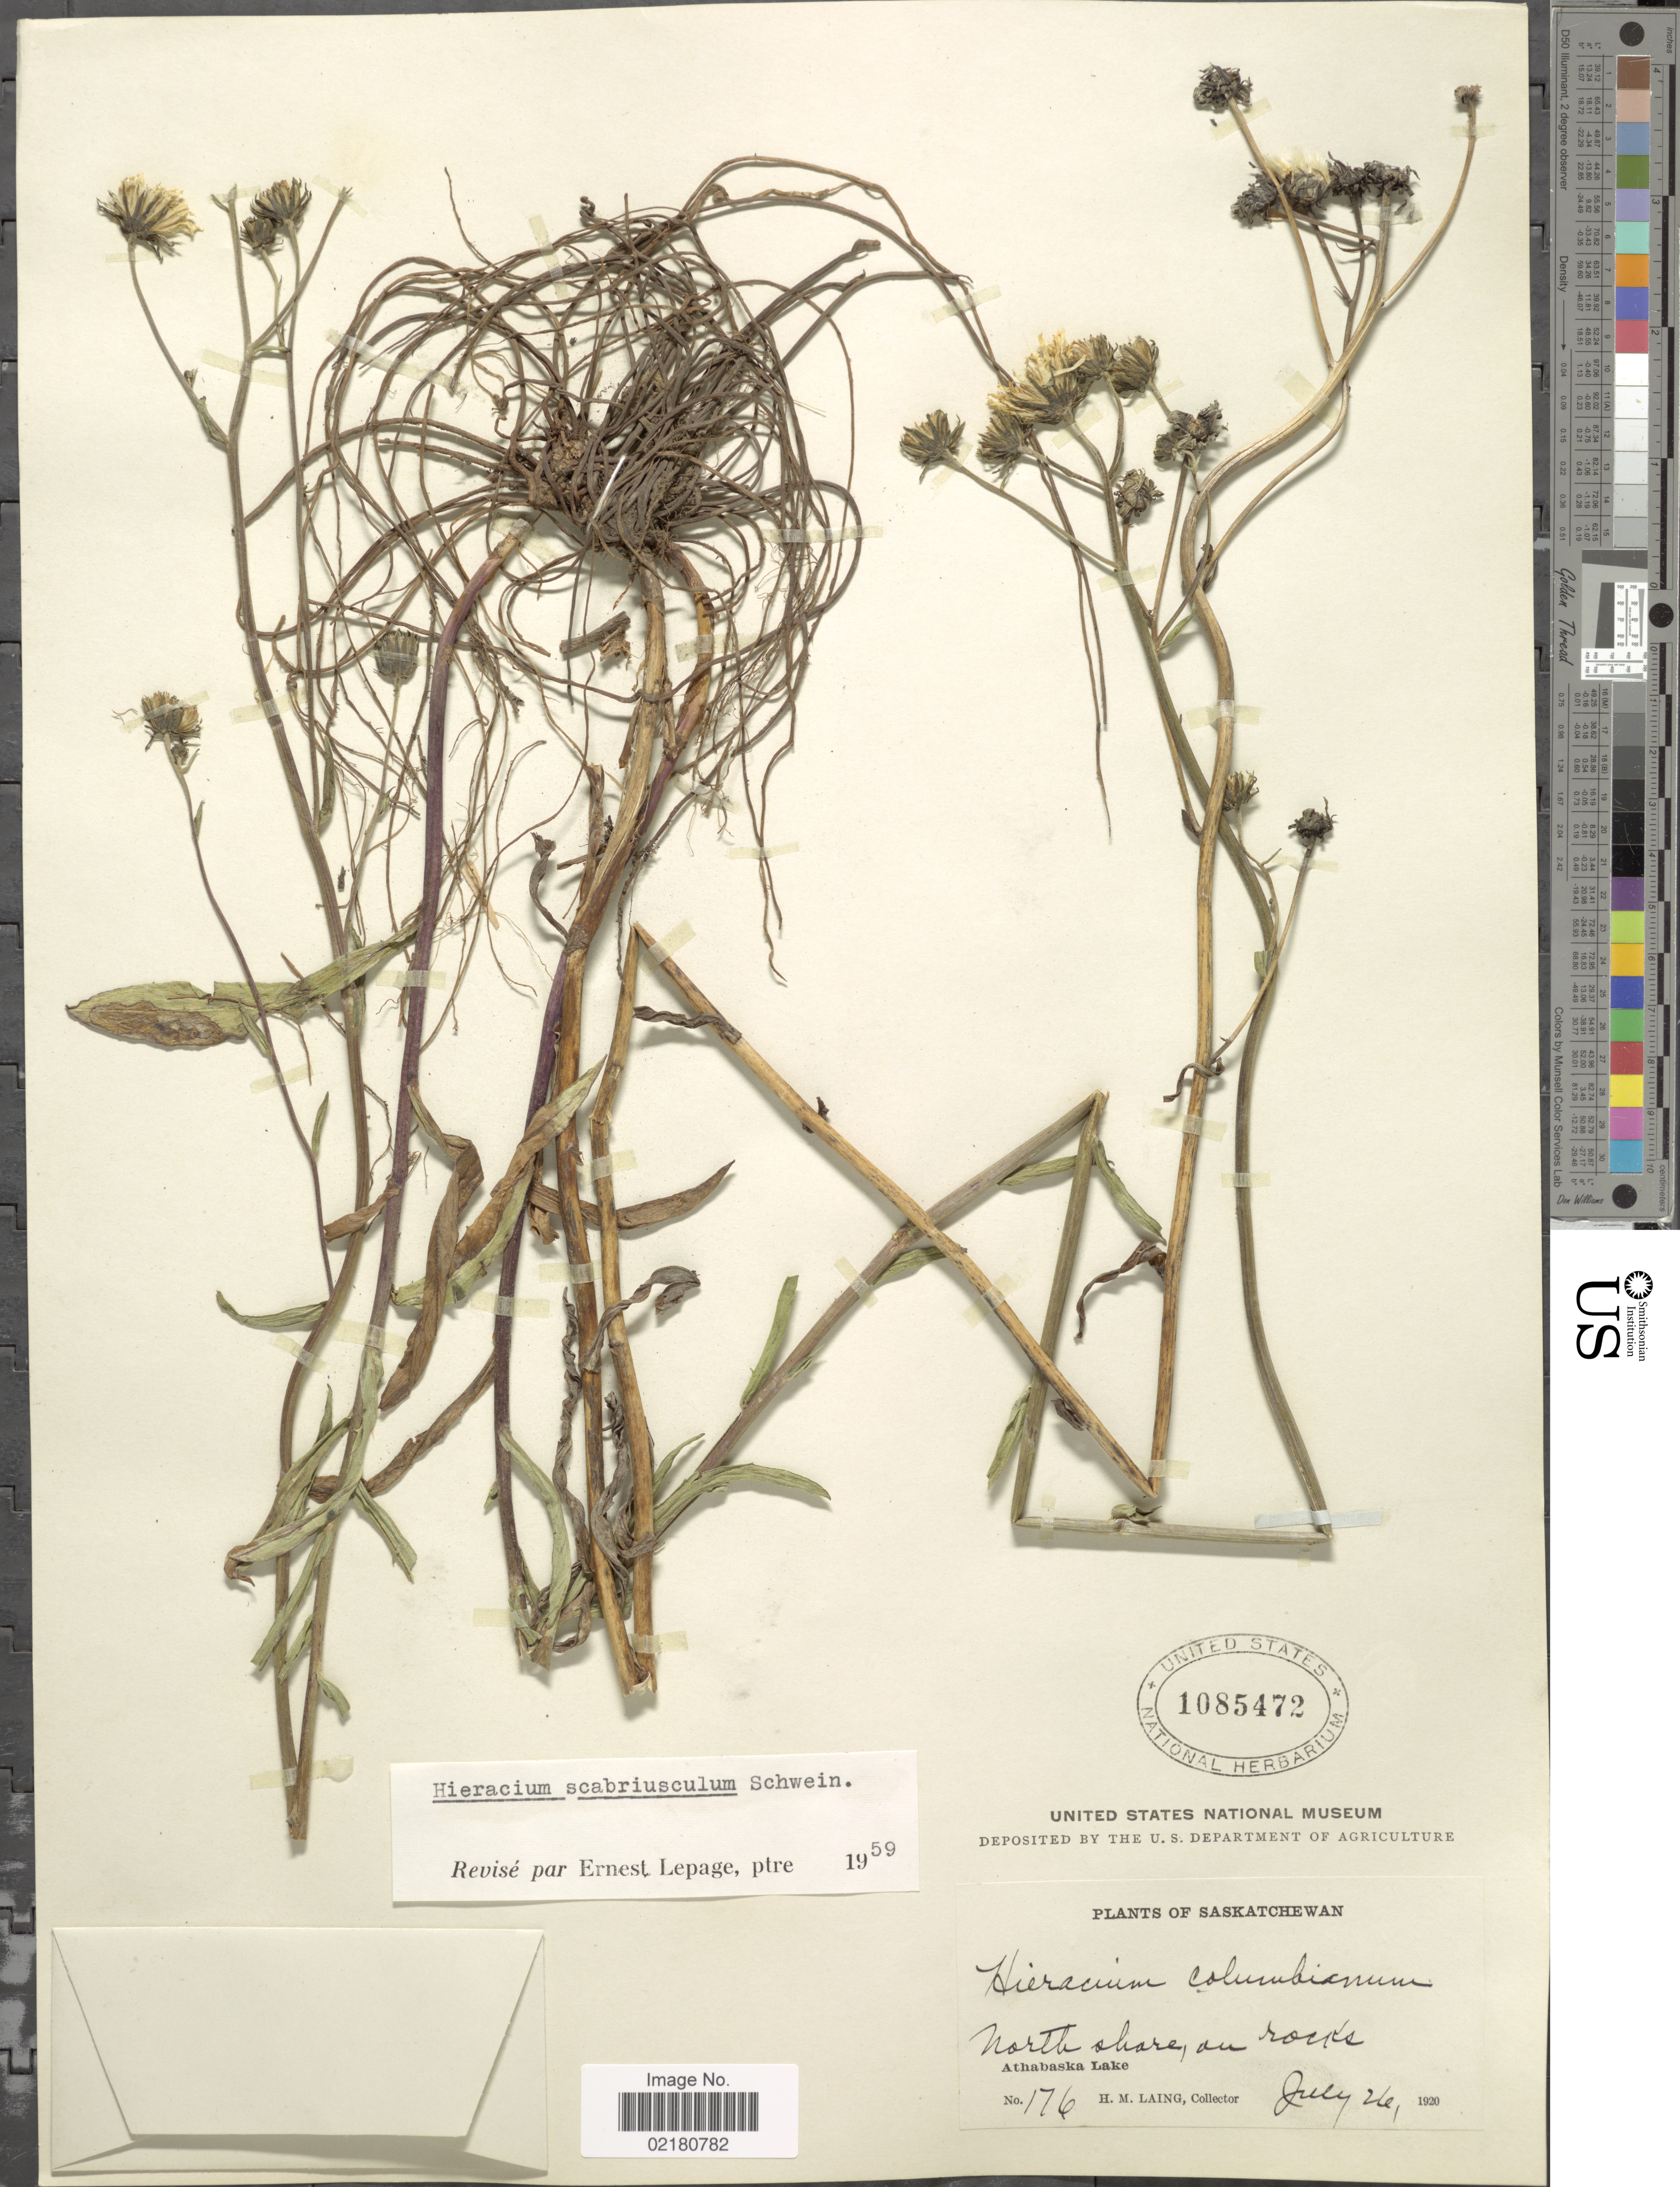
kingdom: Plantae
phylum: Tracheophyta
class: Magnoliopsida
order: Asterales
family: Asteraceae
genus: Hieracium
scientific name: Hieracium umbellatum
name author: L.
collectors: H. Laing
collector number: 176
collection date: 1920-07-24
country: Canada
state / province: Saskatchewan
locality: Saskatchewan, North shore, Athabaska Lake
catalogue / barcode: US 1085472